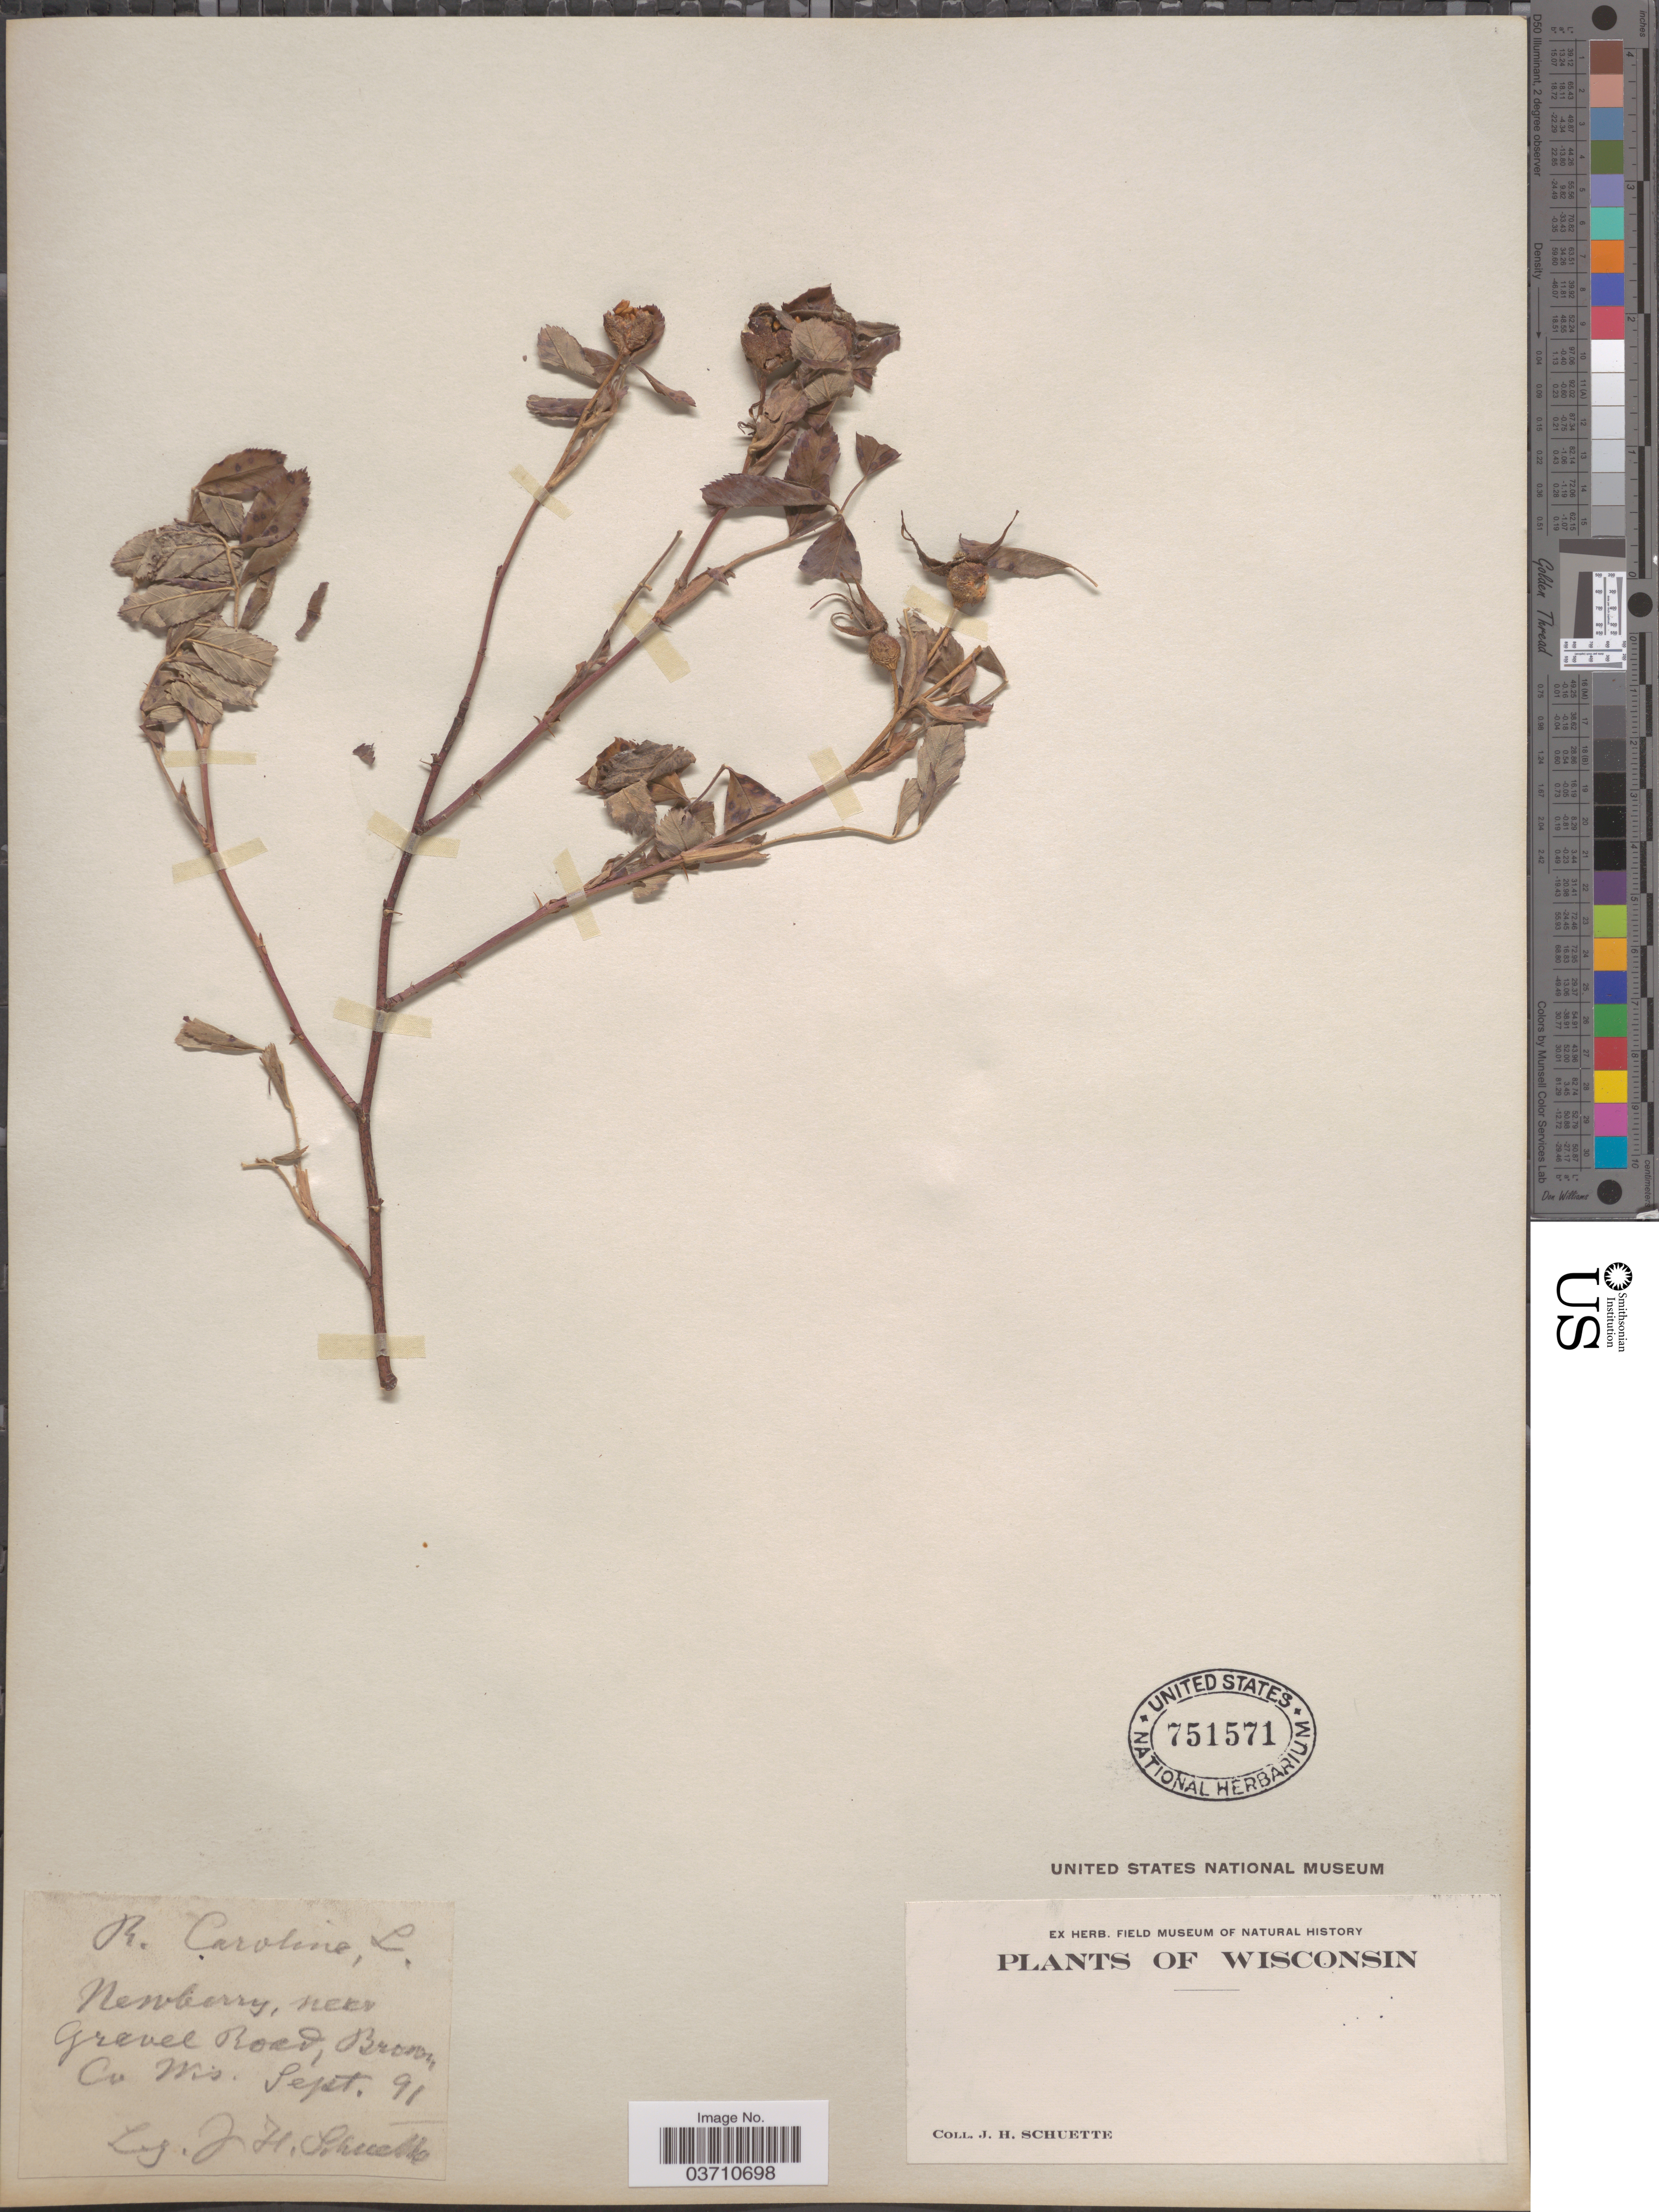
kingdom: Plantae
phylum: Tracheophyta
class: Magnoliopsida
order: Rosales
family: Rosaceae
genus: Rosa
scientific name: Rosa carolina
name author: L.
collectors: J. H. Schuette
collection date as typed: Transcribed d/m/y: /9/91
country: United States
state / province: Wisconsin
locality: Newberry, near Gravel Road, Brown Co.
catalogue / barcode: US 751571